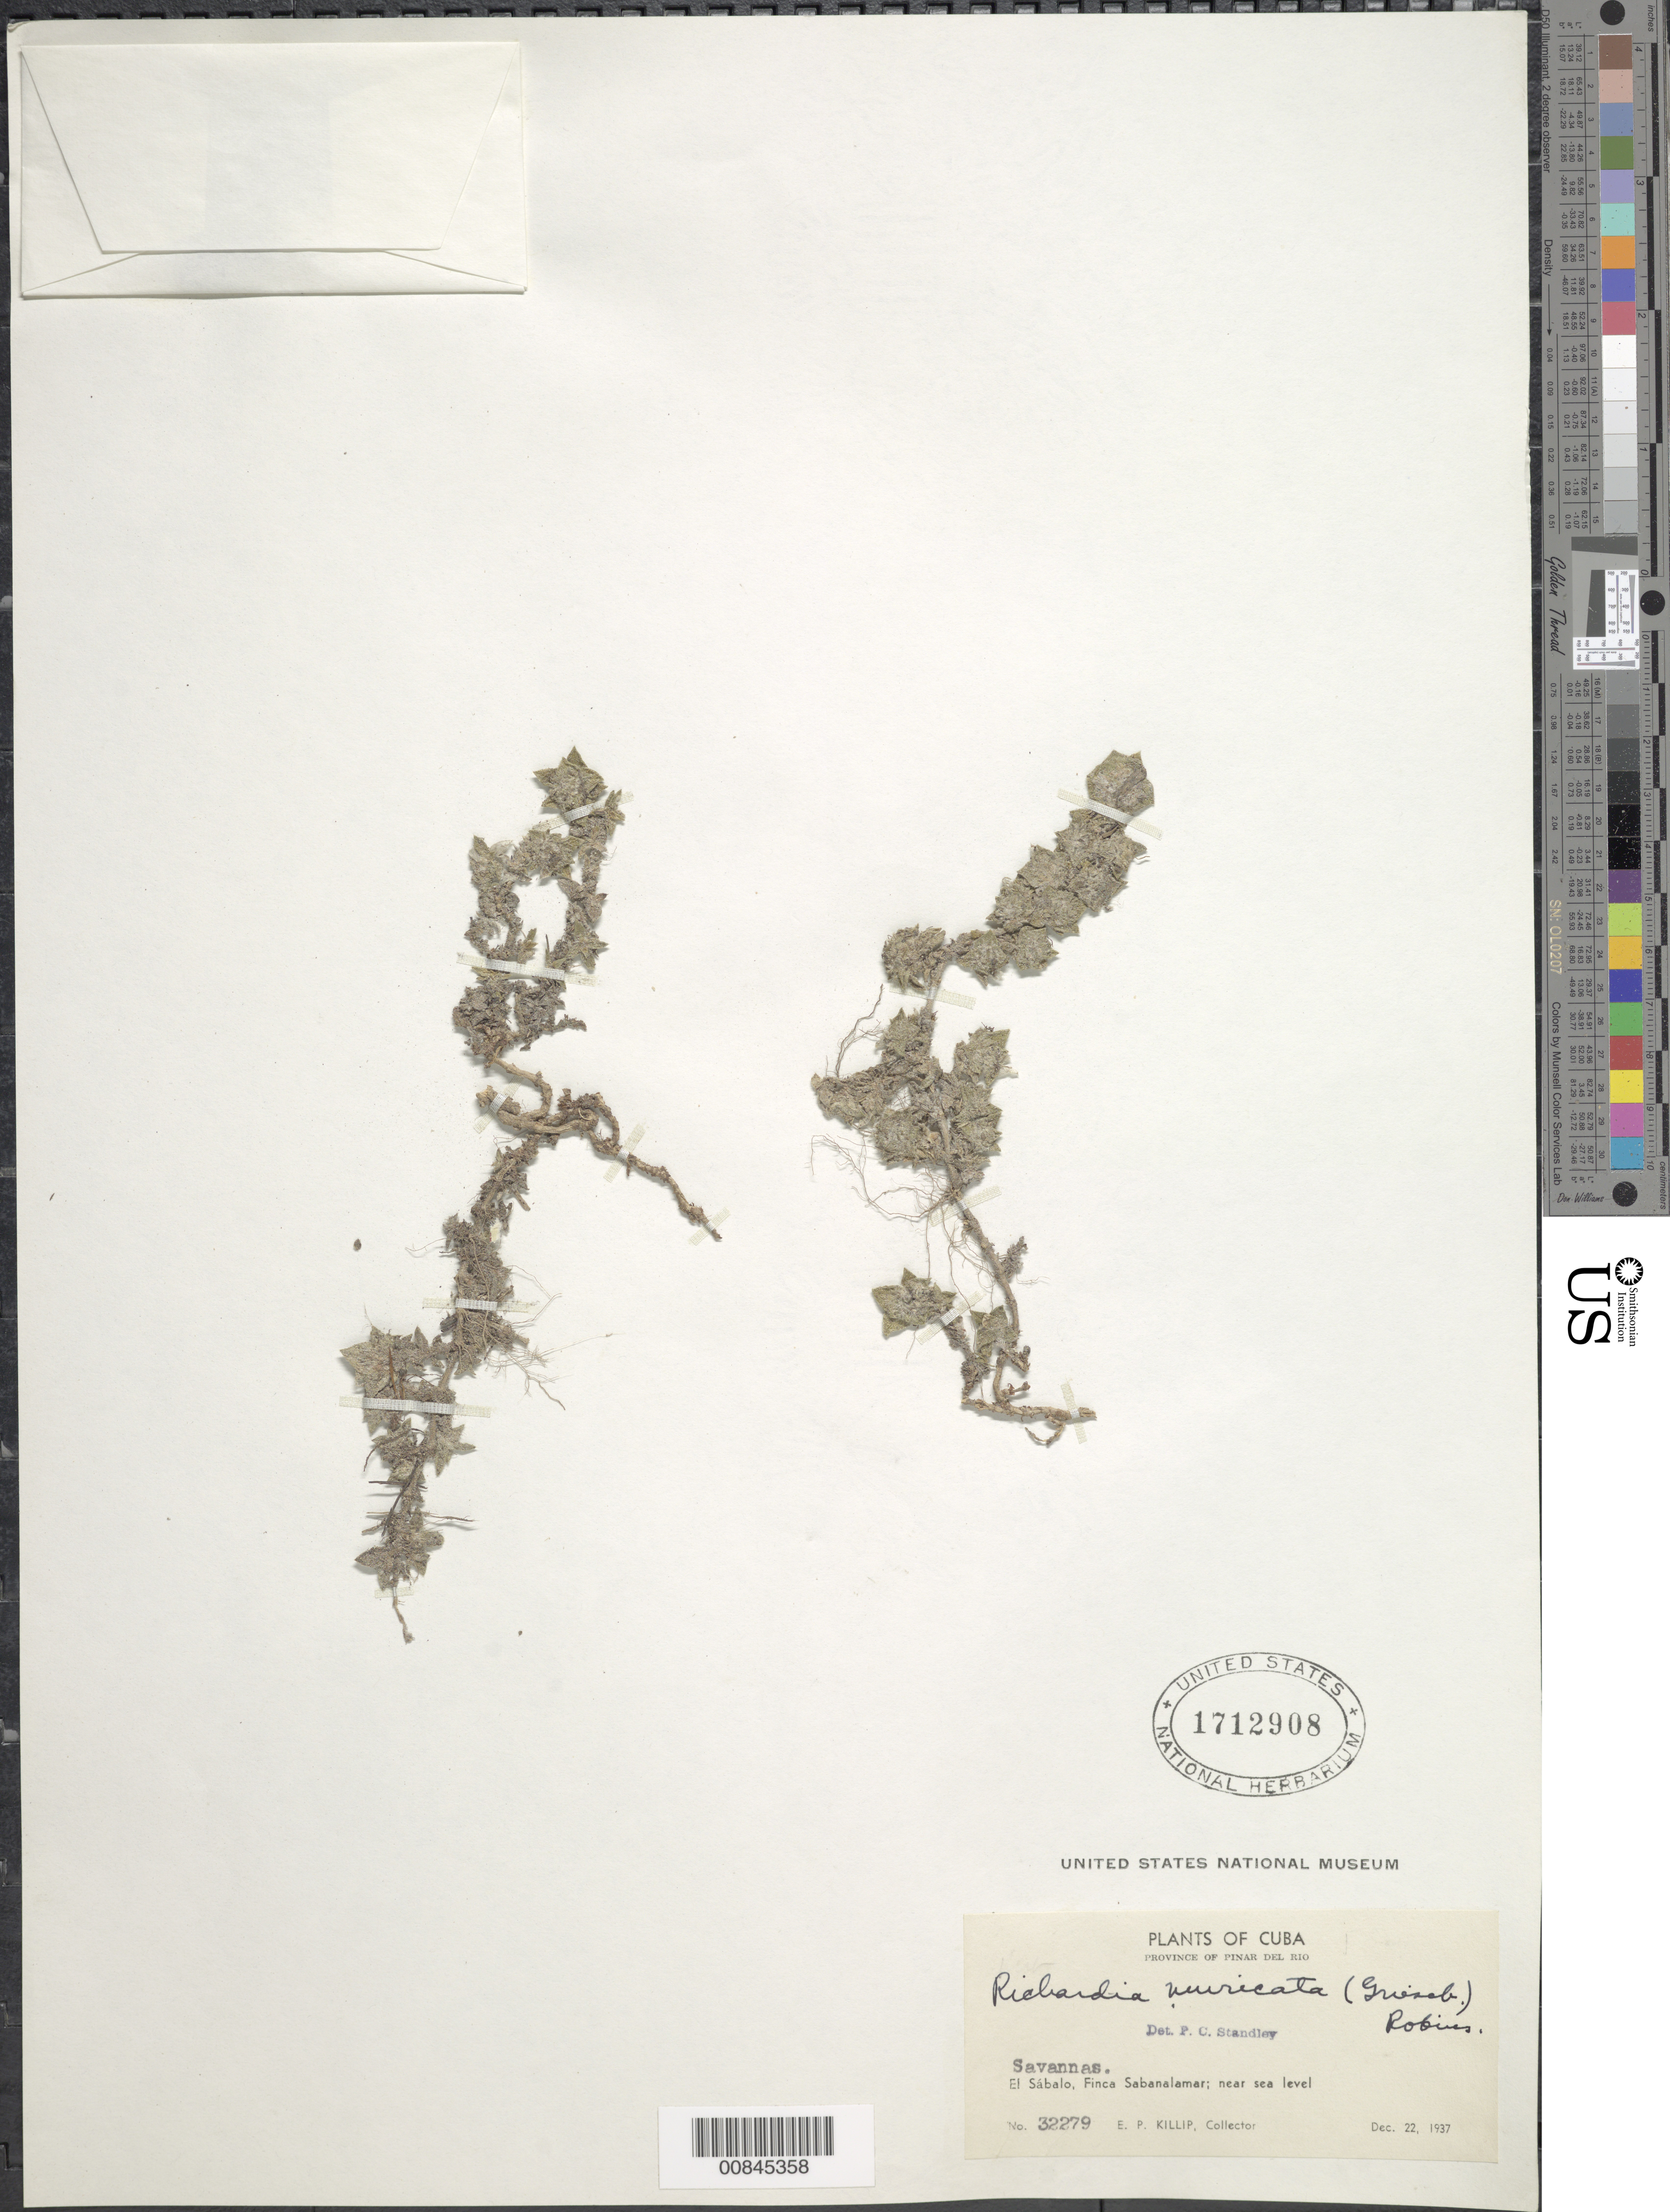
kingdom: Plantae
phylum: Tracheophyta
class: Magnoliopsida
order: Gentianales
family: Rubiaceae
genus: Richardia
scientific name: Richardia muricata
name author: (Griseb.) B.L. Rob.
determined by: Standley, Paul C.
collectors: E. P. Killip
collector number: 32279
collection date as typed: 22 Dec 1937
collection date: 1937-12-22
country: Cuba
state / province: Pinar del Río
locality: El Sábalo, Finca Sabanalamar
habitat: Savannas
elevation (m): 0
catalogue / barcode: US 1712908